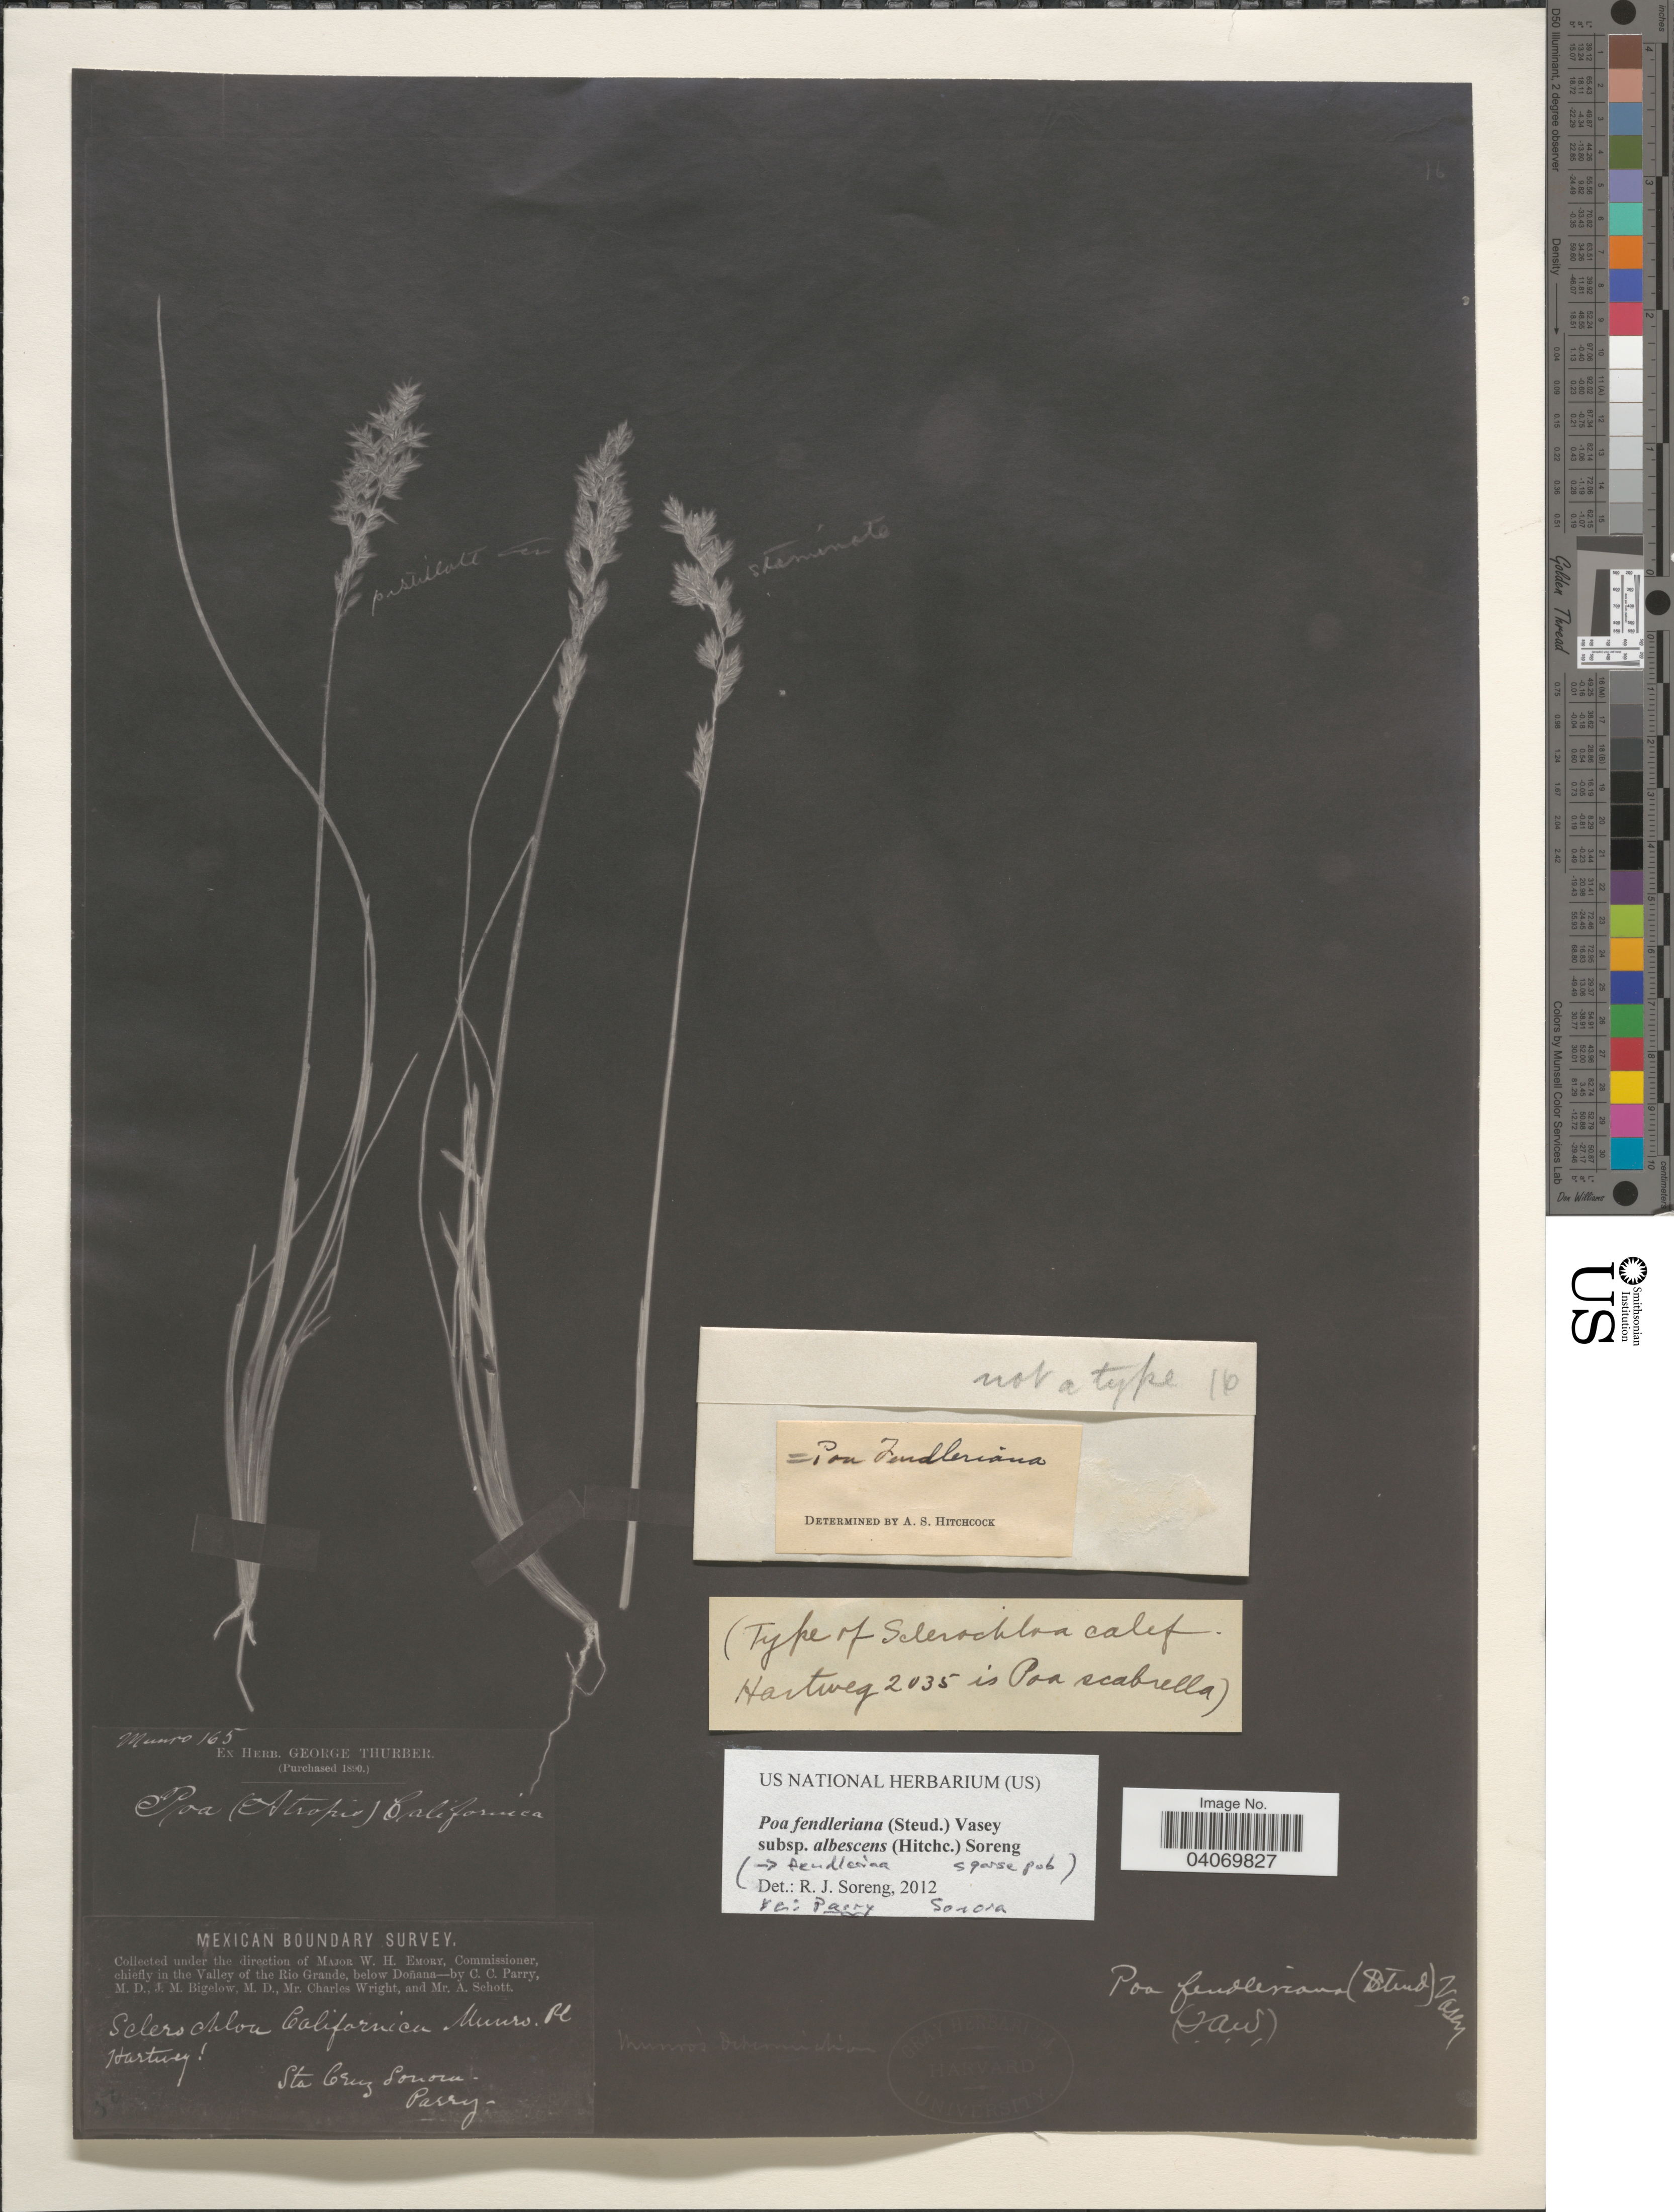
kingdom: Plantae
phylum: Tracheophyta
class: Liliopsida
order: Poales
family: Poaceae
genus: Poa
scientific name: Poa fendleriana subsp. albescens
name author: (Hitchc.) Soreng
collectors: C. C. Parry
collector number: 50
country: Mexico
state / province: Sonora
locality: Mexican Boundary Survey. Sta. Cruz.